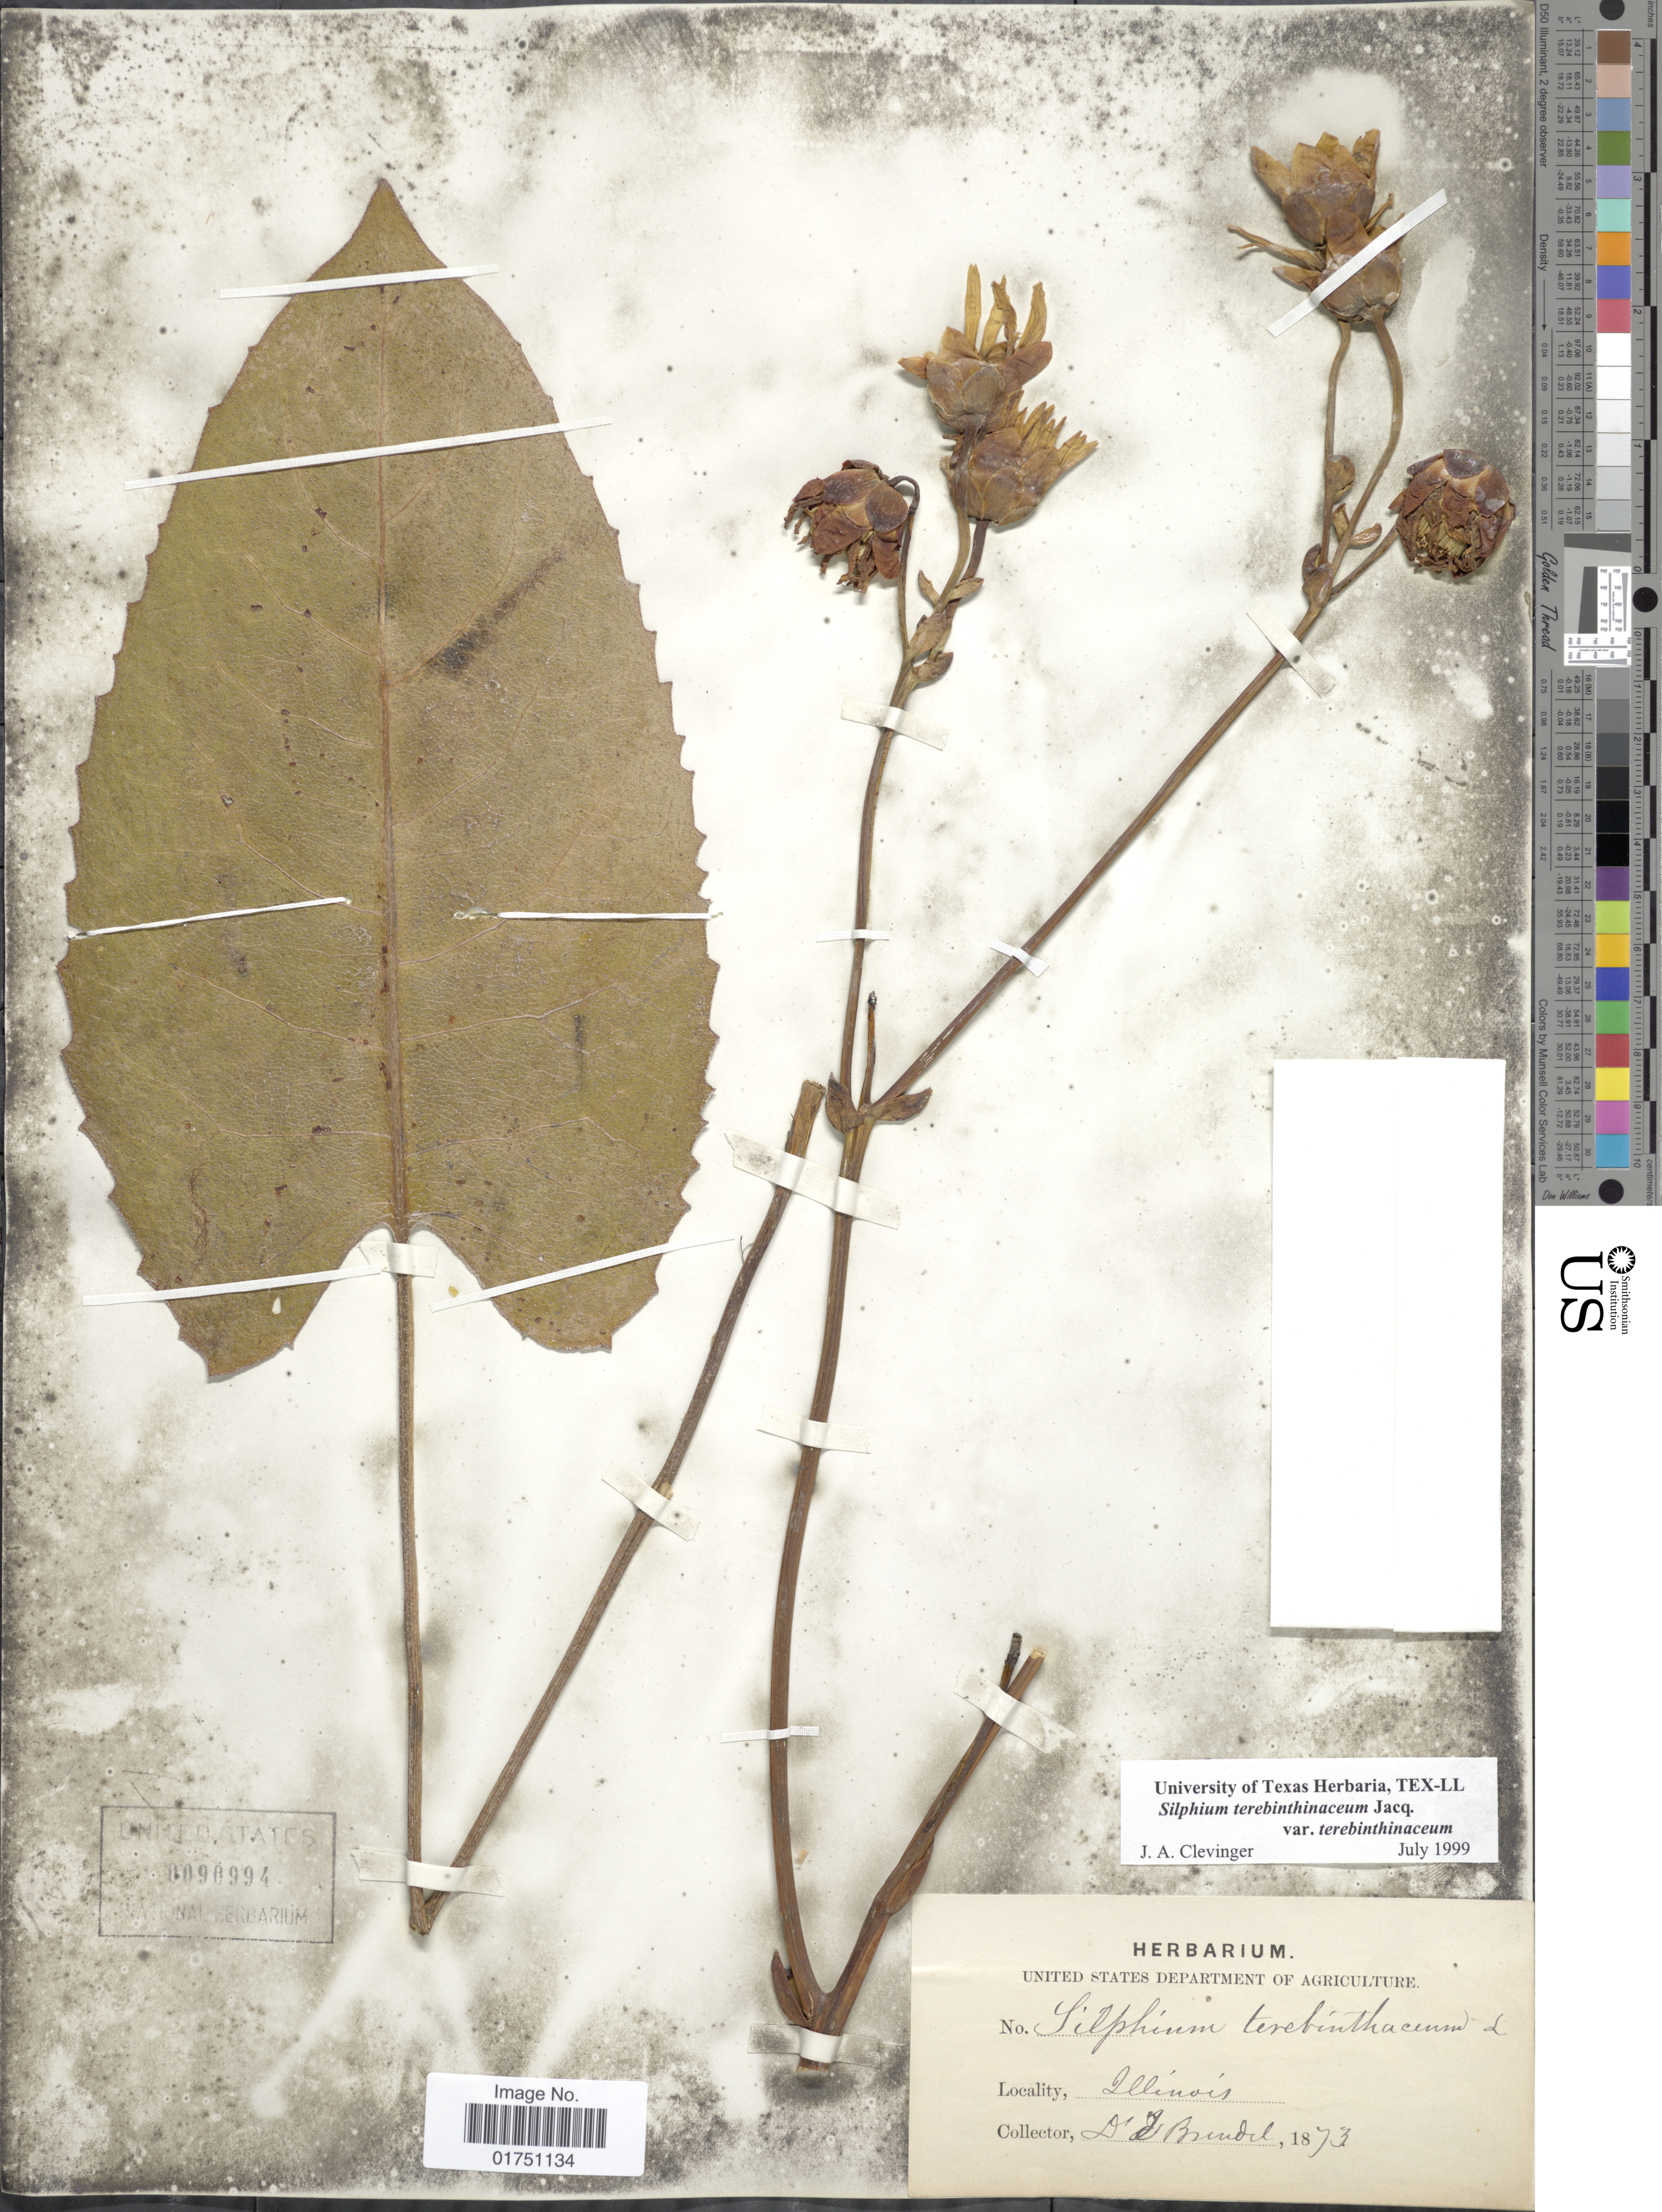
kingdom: Plantae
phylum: Tracheophyta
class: Magnoliopsida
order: Asterales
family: Asteraceae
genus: Silphium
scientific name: Silphium terebinthinaceum var. terebinthinaceum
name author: Jacq.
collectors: J. Brendel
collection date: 1873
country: United States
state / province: Illinois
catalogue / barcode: US 90994